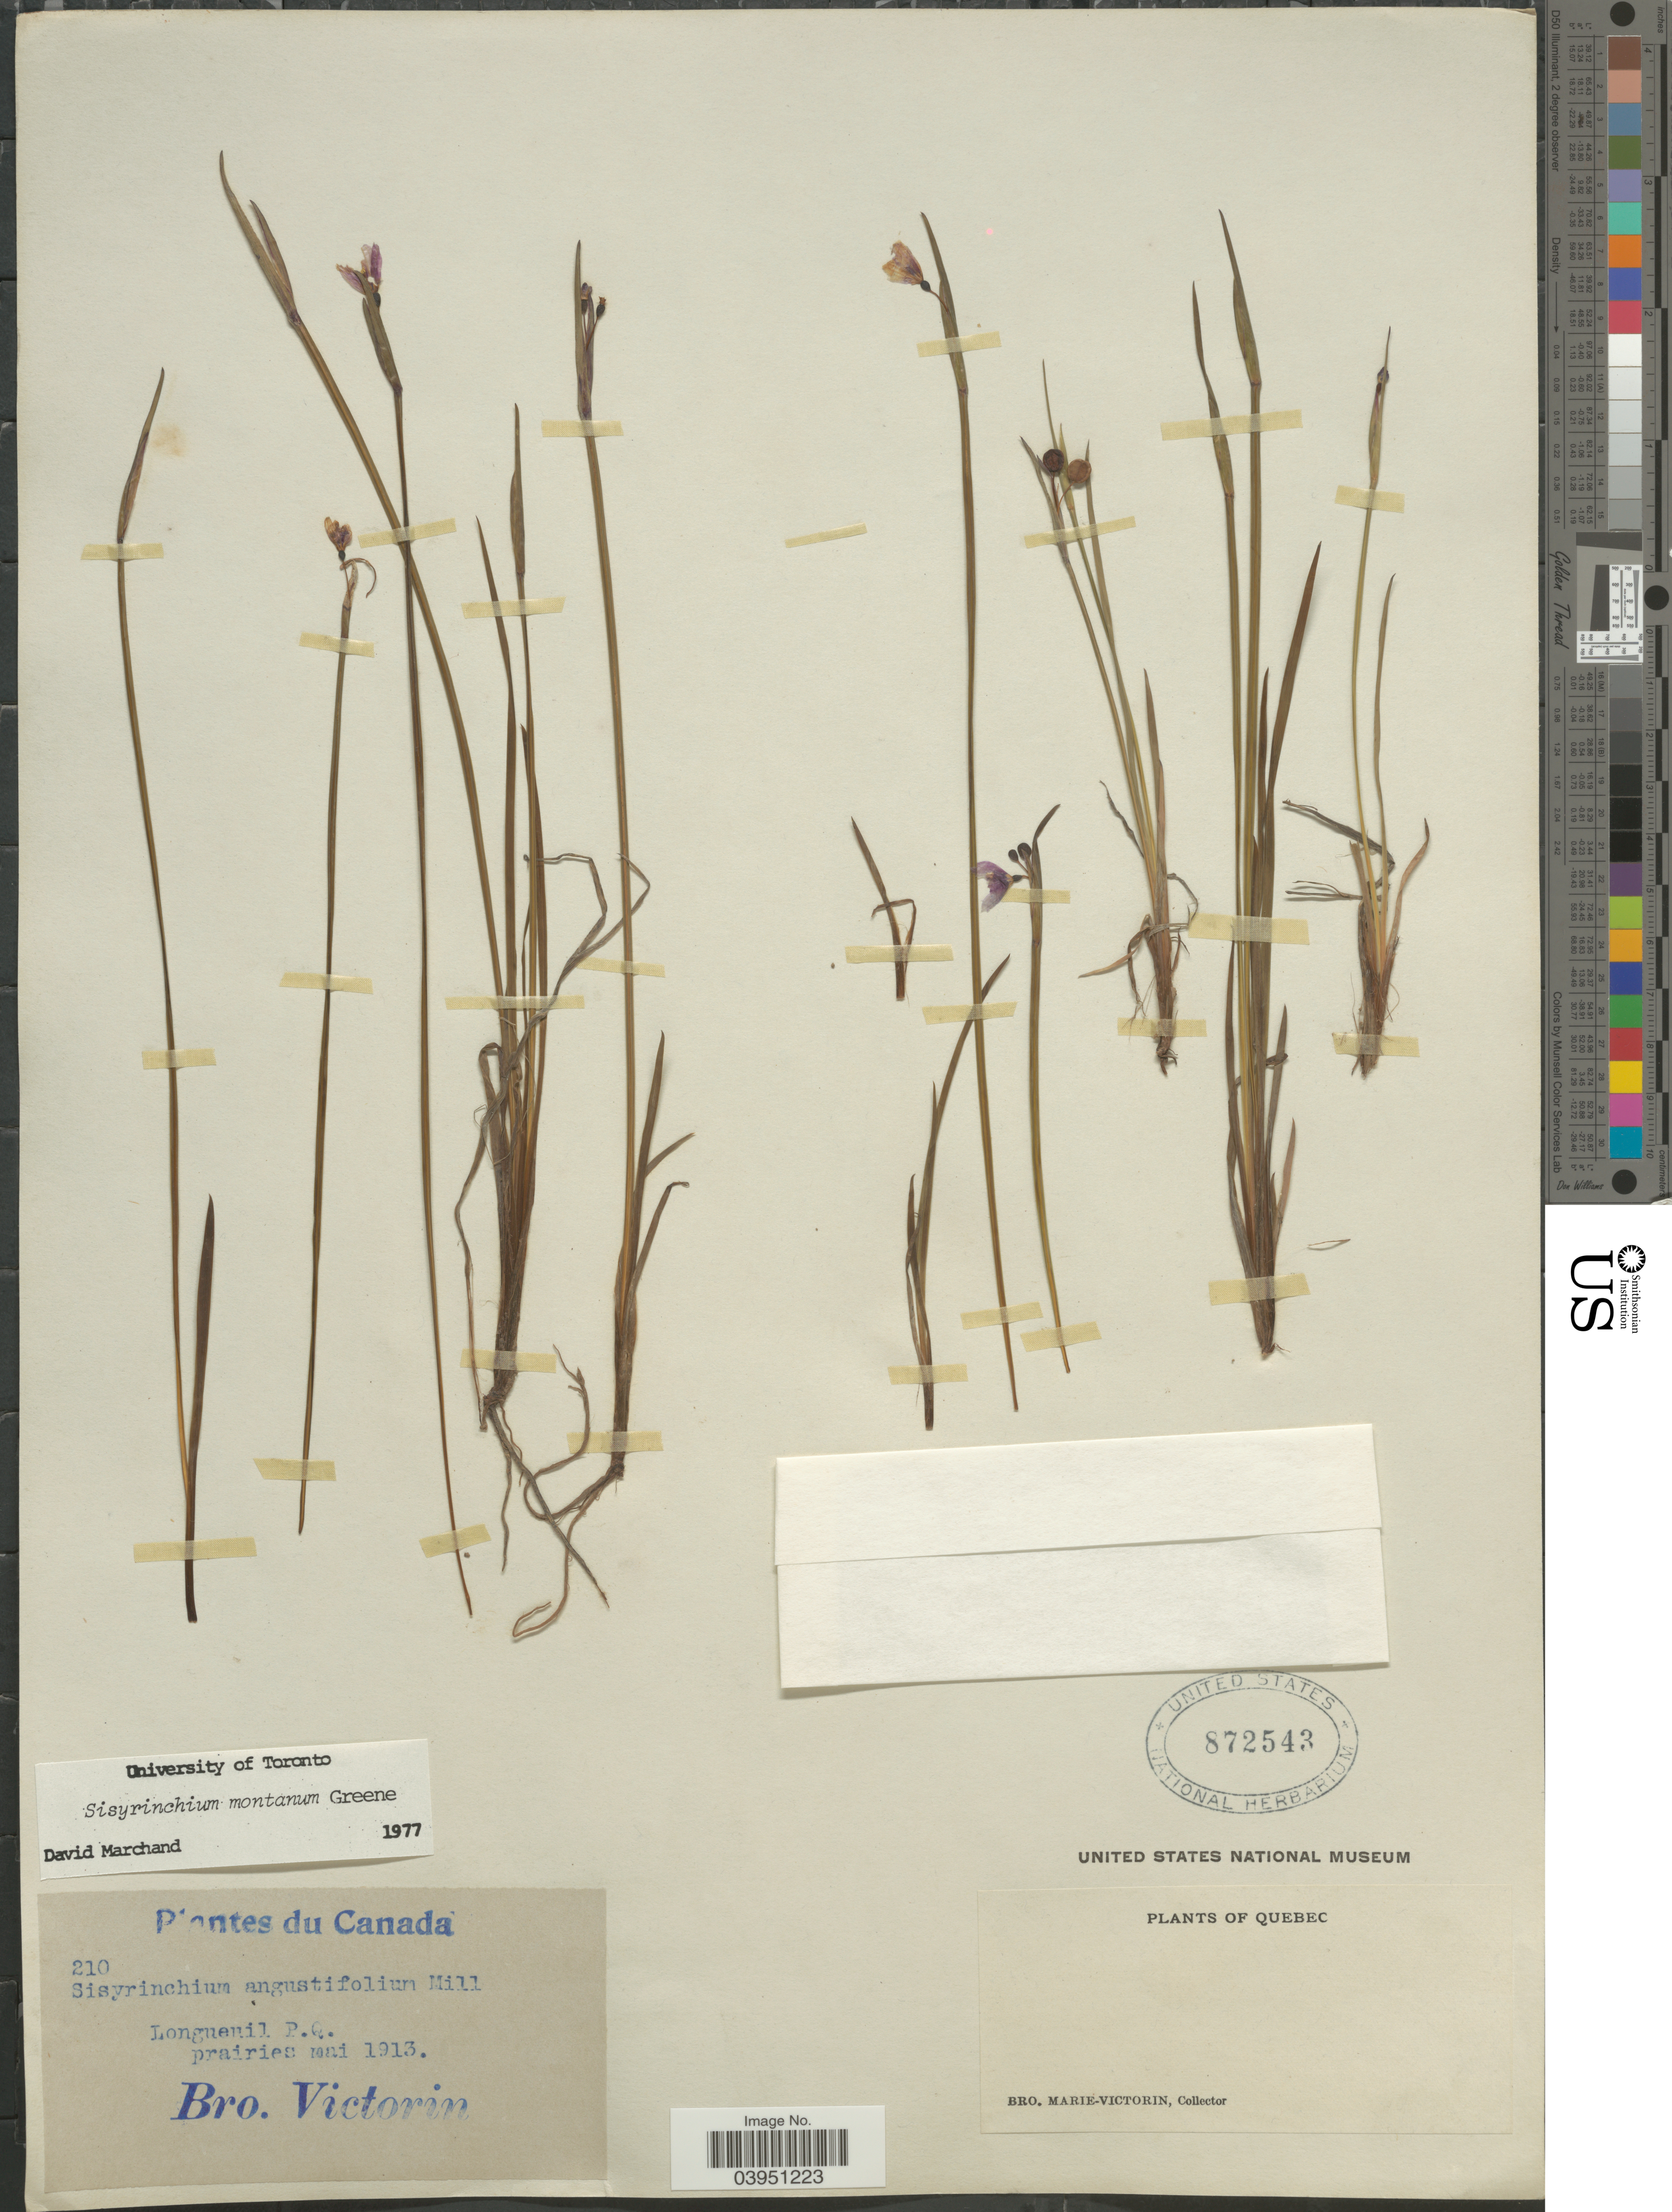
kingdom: Plantae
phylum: Tracheophyta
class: Liliopsida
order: Asparagales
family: Iridaceae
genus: Sisyrinchium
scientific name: Sisyrinchium montanum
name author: Greene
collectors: Fr. Marie-Victorin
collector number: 210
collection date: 1913-05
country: Canada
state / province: Quebec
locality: Longueuil P. Q.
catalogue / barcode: US 872543